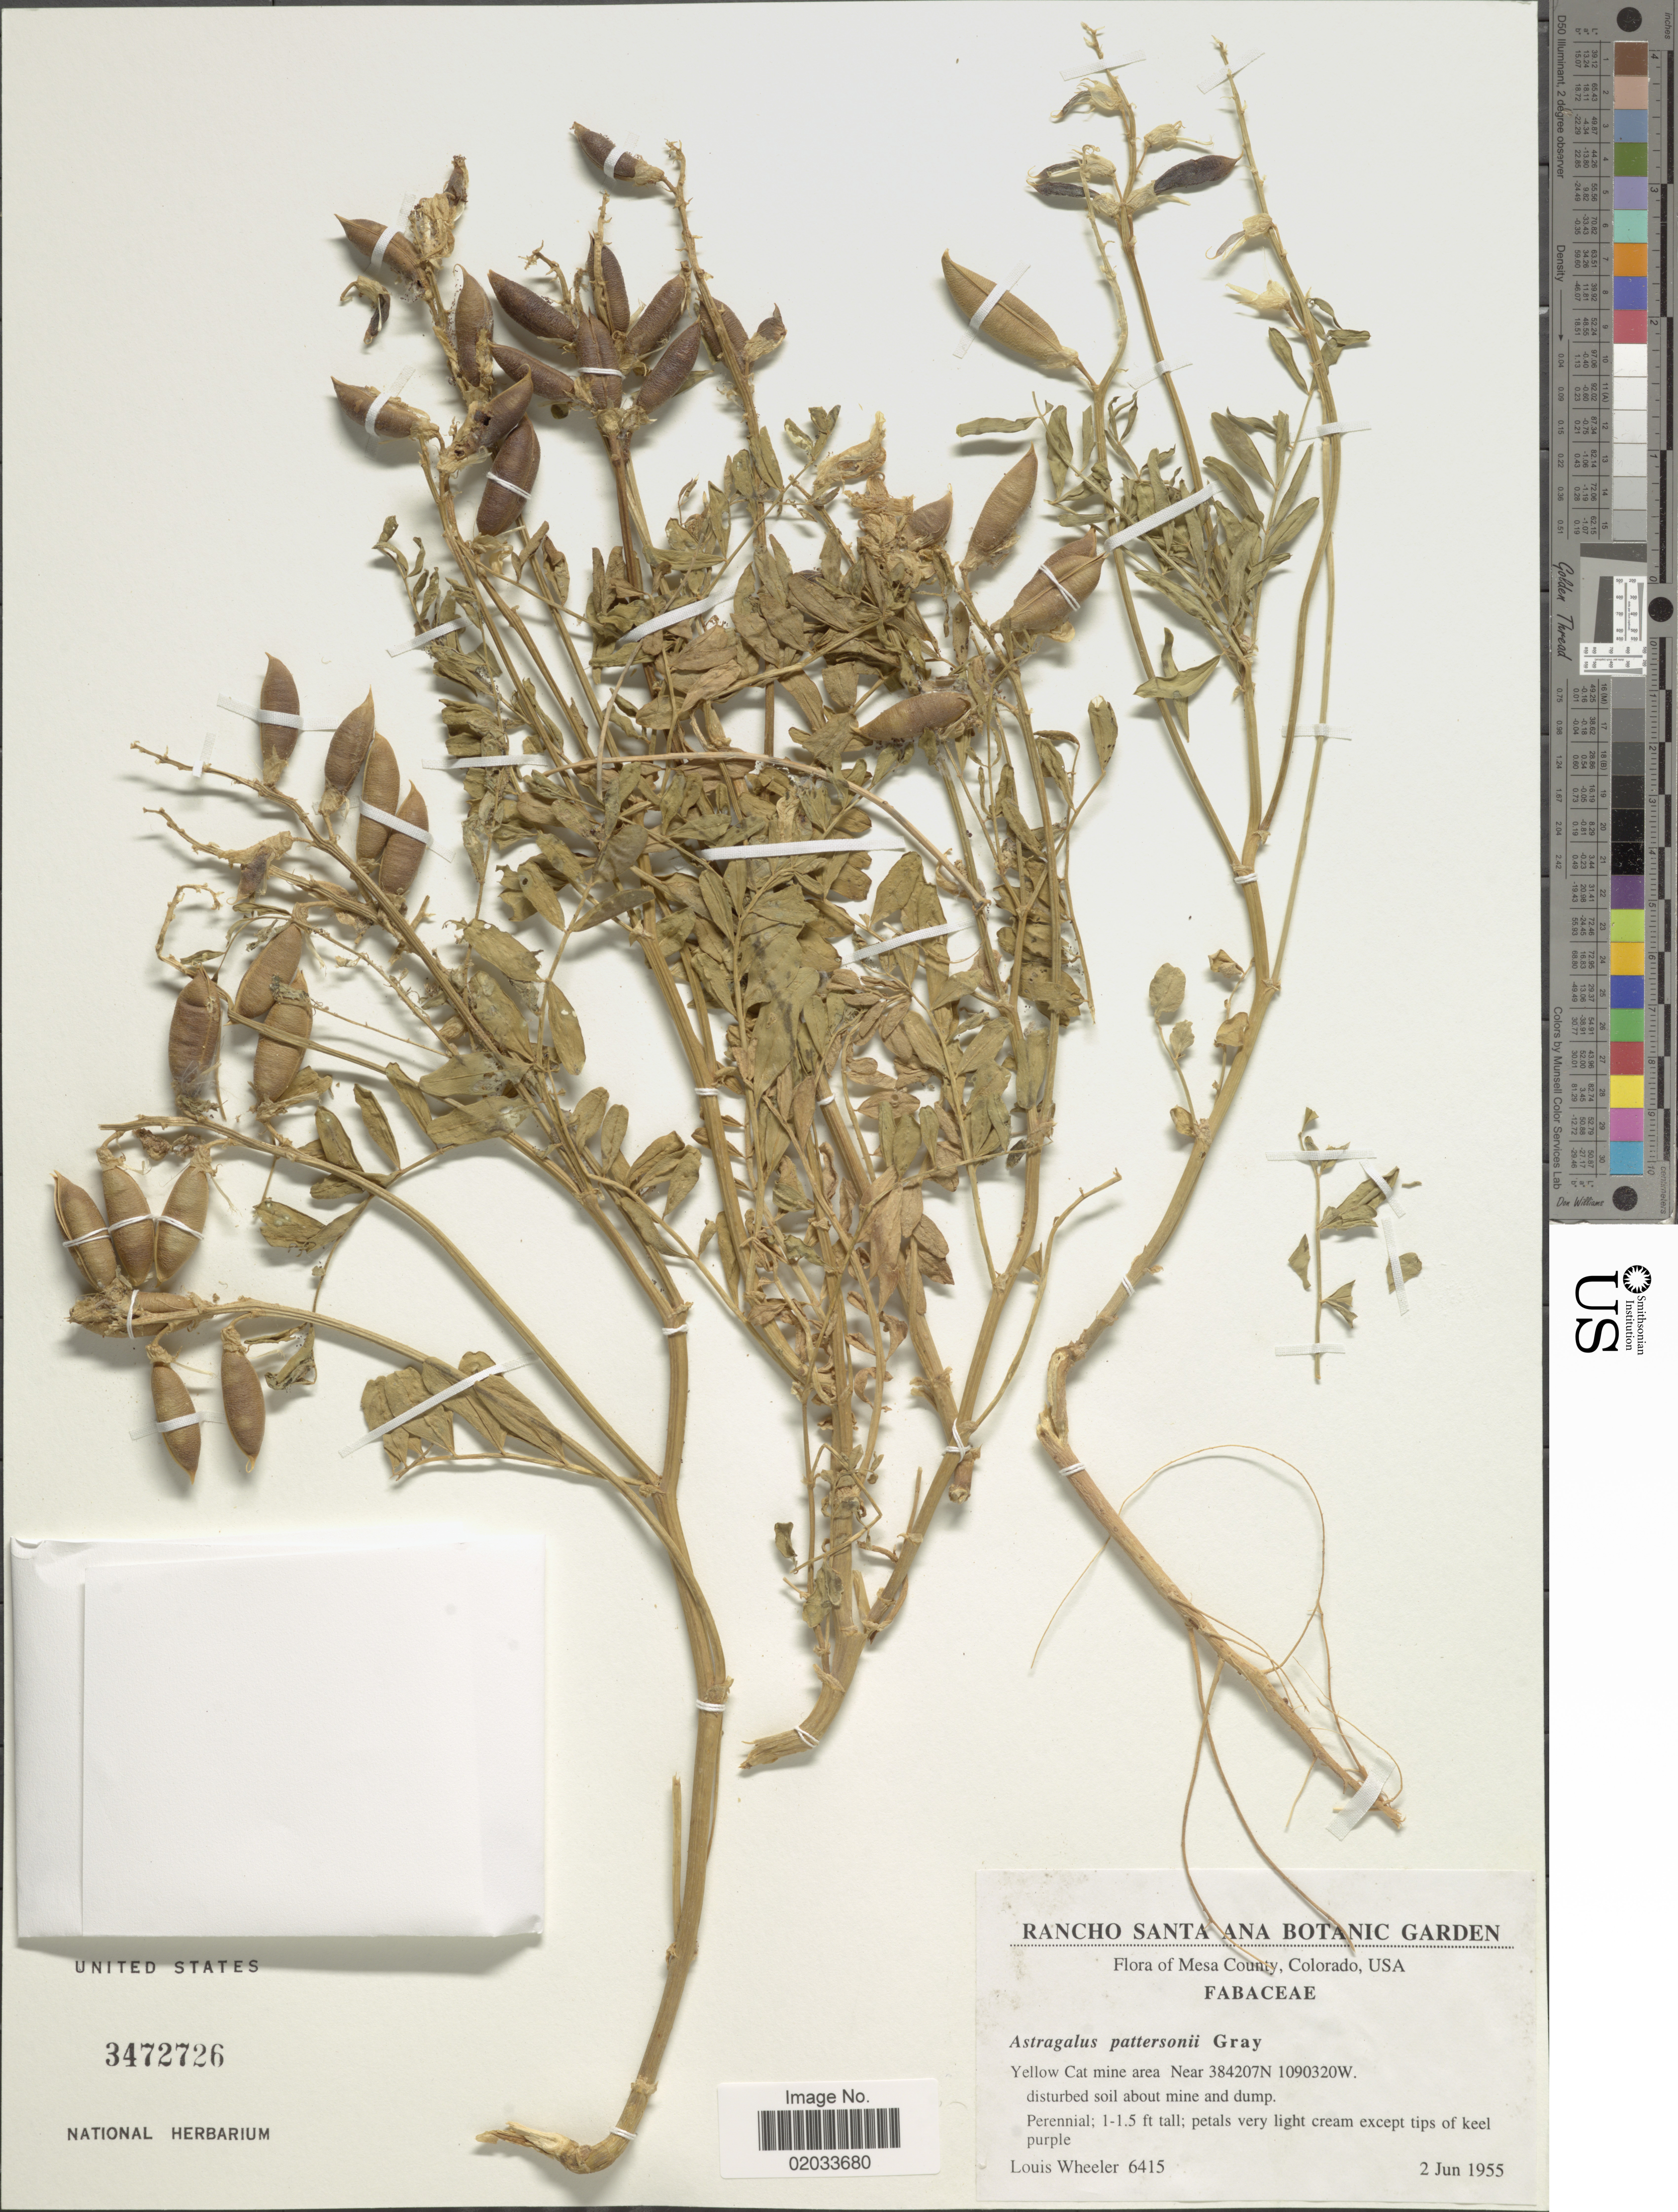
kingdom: Plantae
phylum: Tracheophyta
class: Magnoliopsida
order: Fabales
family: Fabaceae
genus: Astragalus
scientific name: Astragalus pattersonii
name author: (A. Gray) A. Gray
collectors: L. C. Wheeler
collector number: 6415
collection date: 1955-06-02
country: United States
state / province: Colorado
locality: Mesa County, Yellow Cat mine area Near 384207N 1090320W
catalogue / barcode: US 3472726